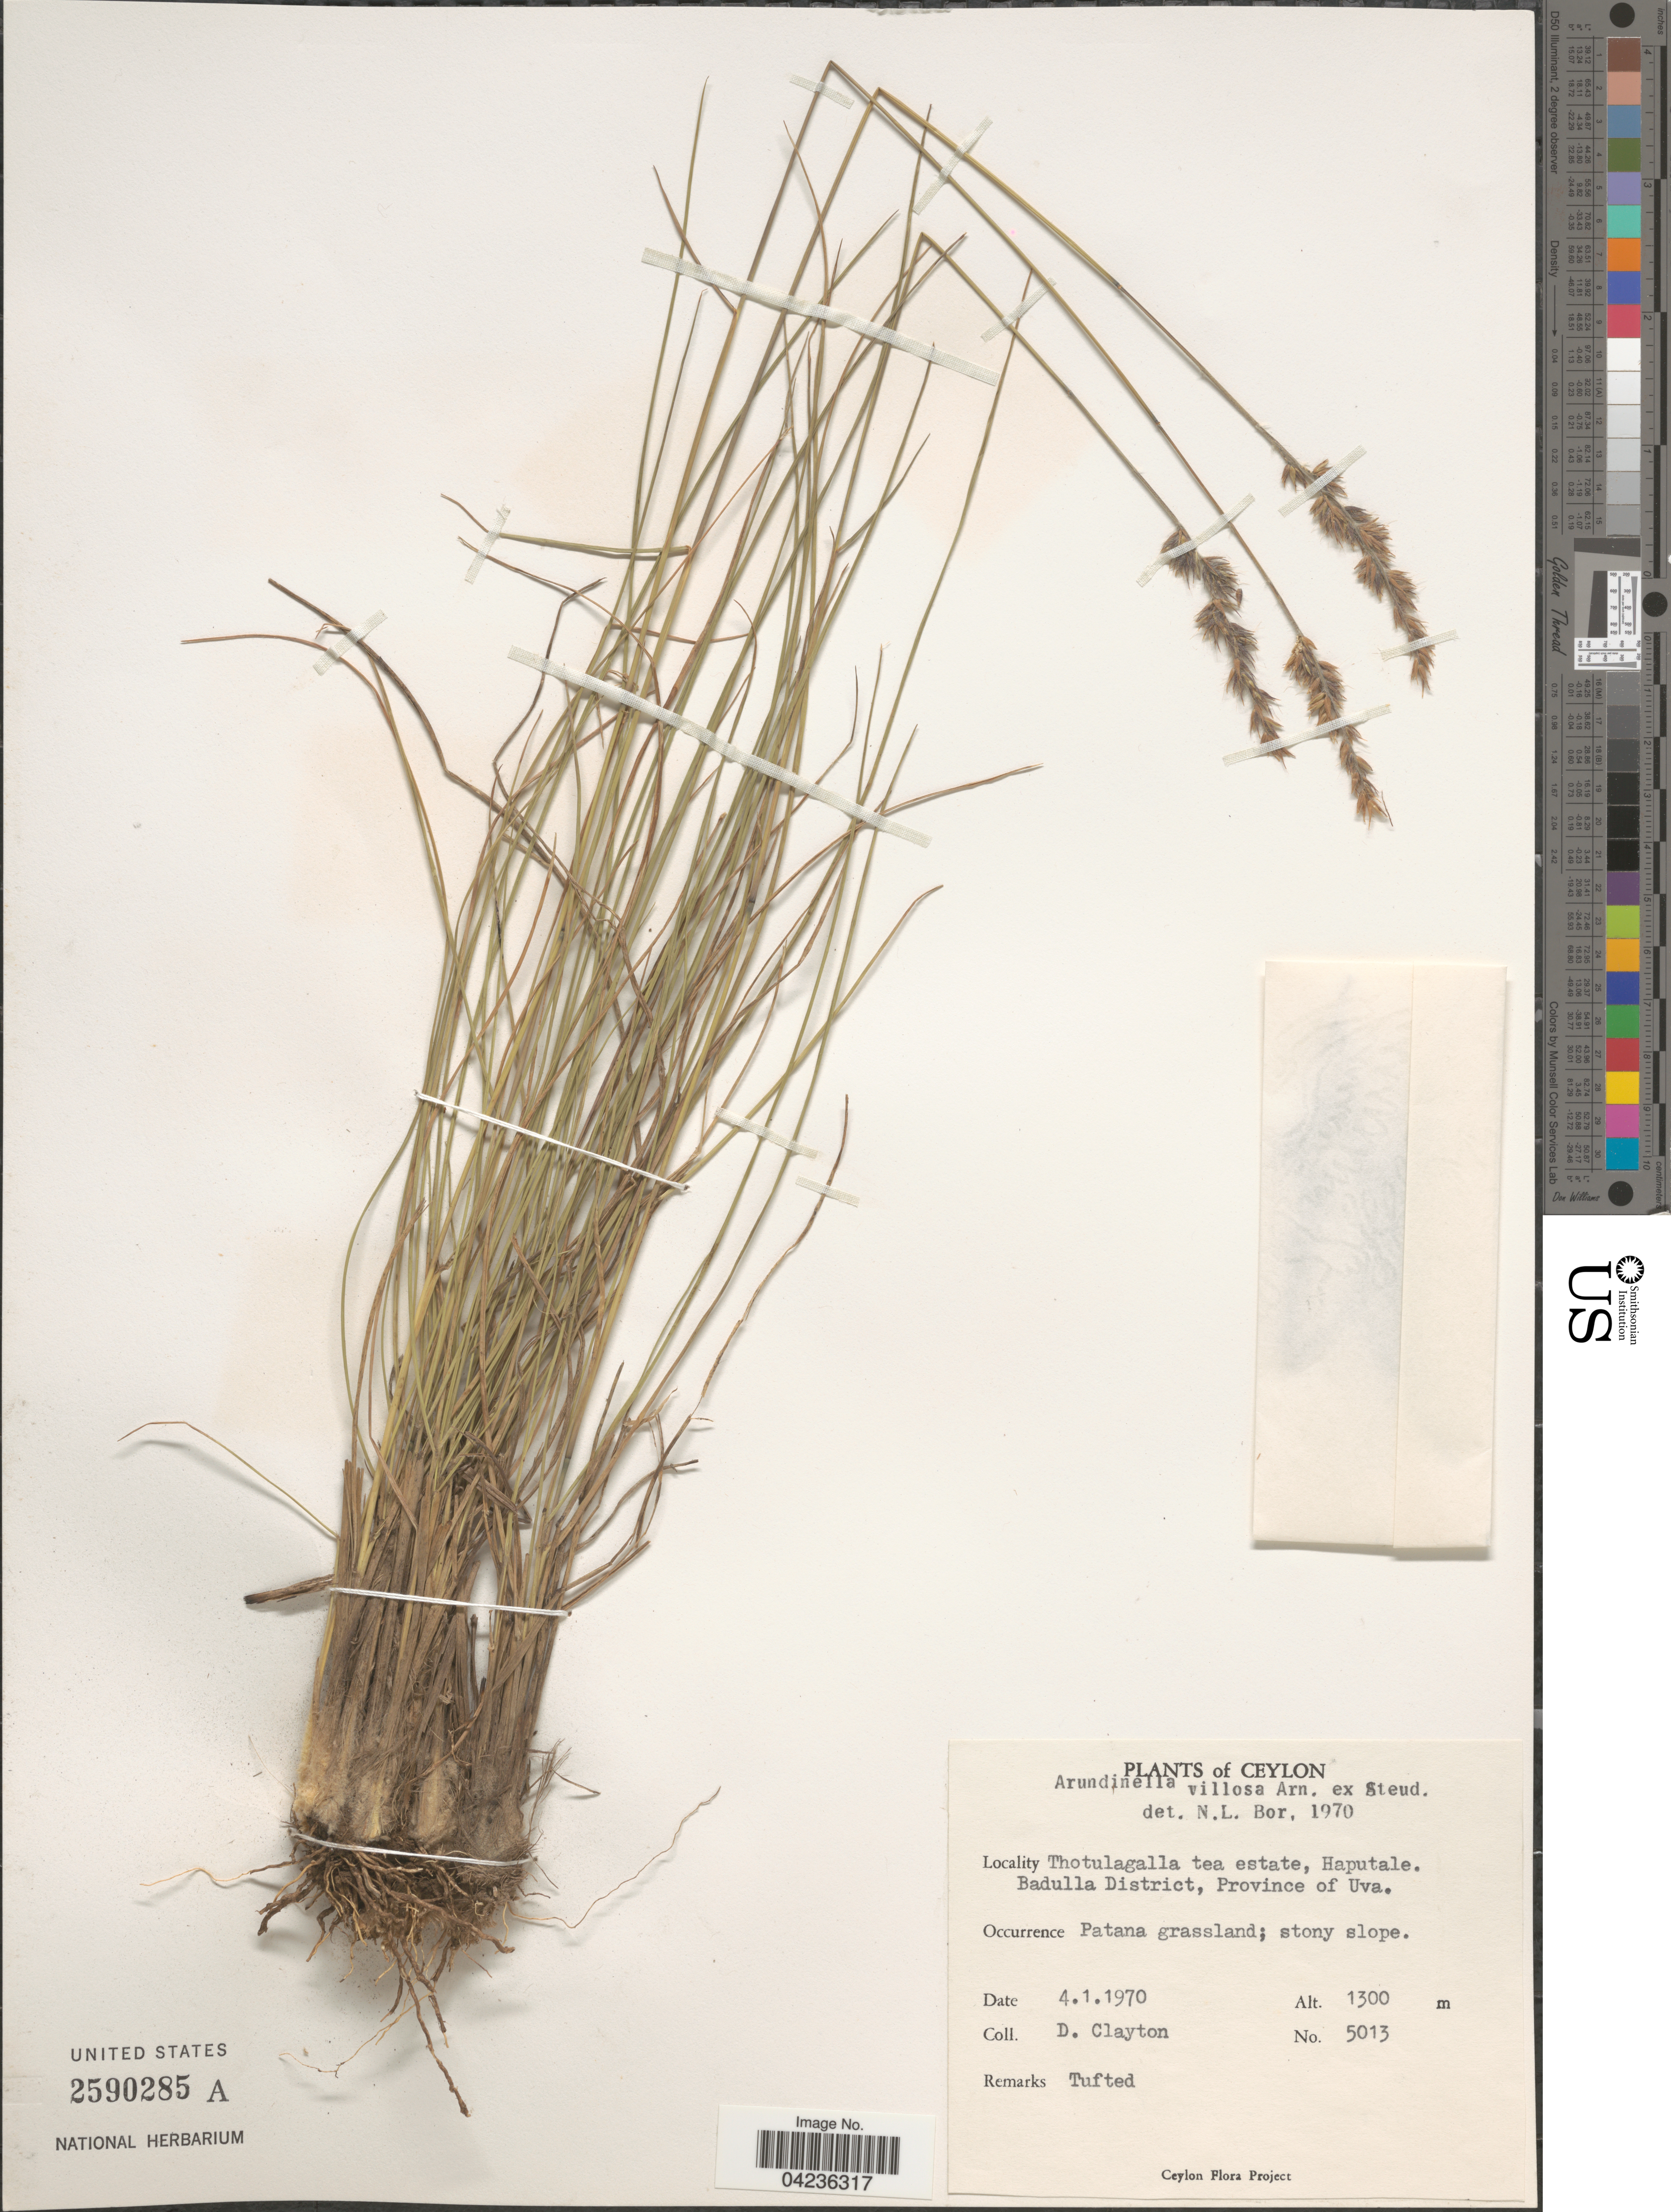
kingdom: Plantae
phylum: Tracheophyta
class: Liliopsida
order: Poales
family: Poaceae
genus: Arundinella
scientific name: Arundinella villosa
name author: Arn. ex Steud.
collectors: D. Clayton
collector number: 5013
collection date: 1970-01-04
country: Sri Lanka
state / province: Uva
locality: Ceylon. Thotulagalla tea estate, Haputale. Badulla District. Patana grassland; stony slope.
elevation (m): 1300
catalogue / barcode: US 2590285A